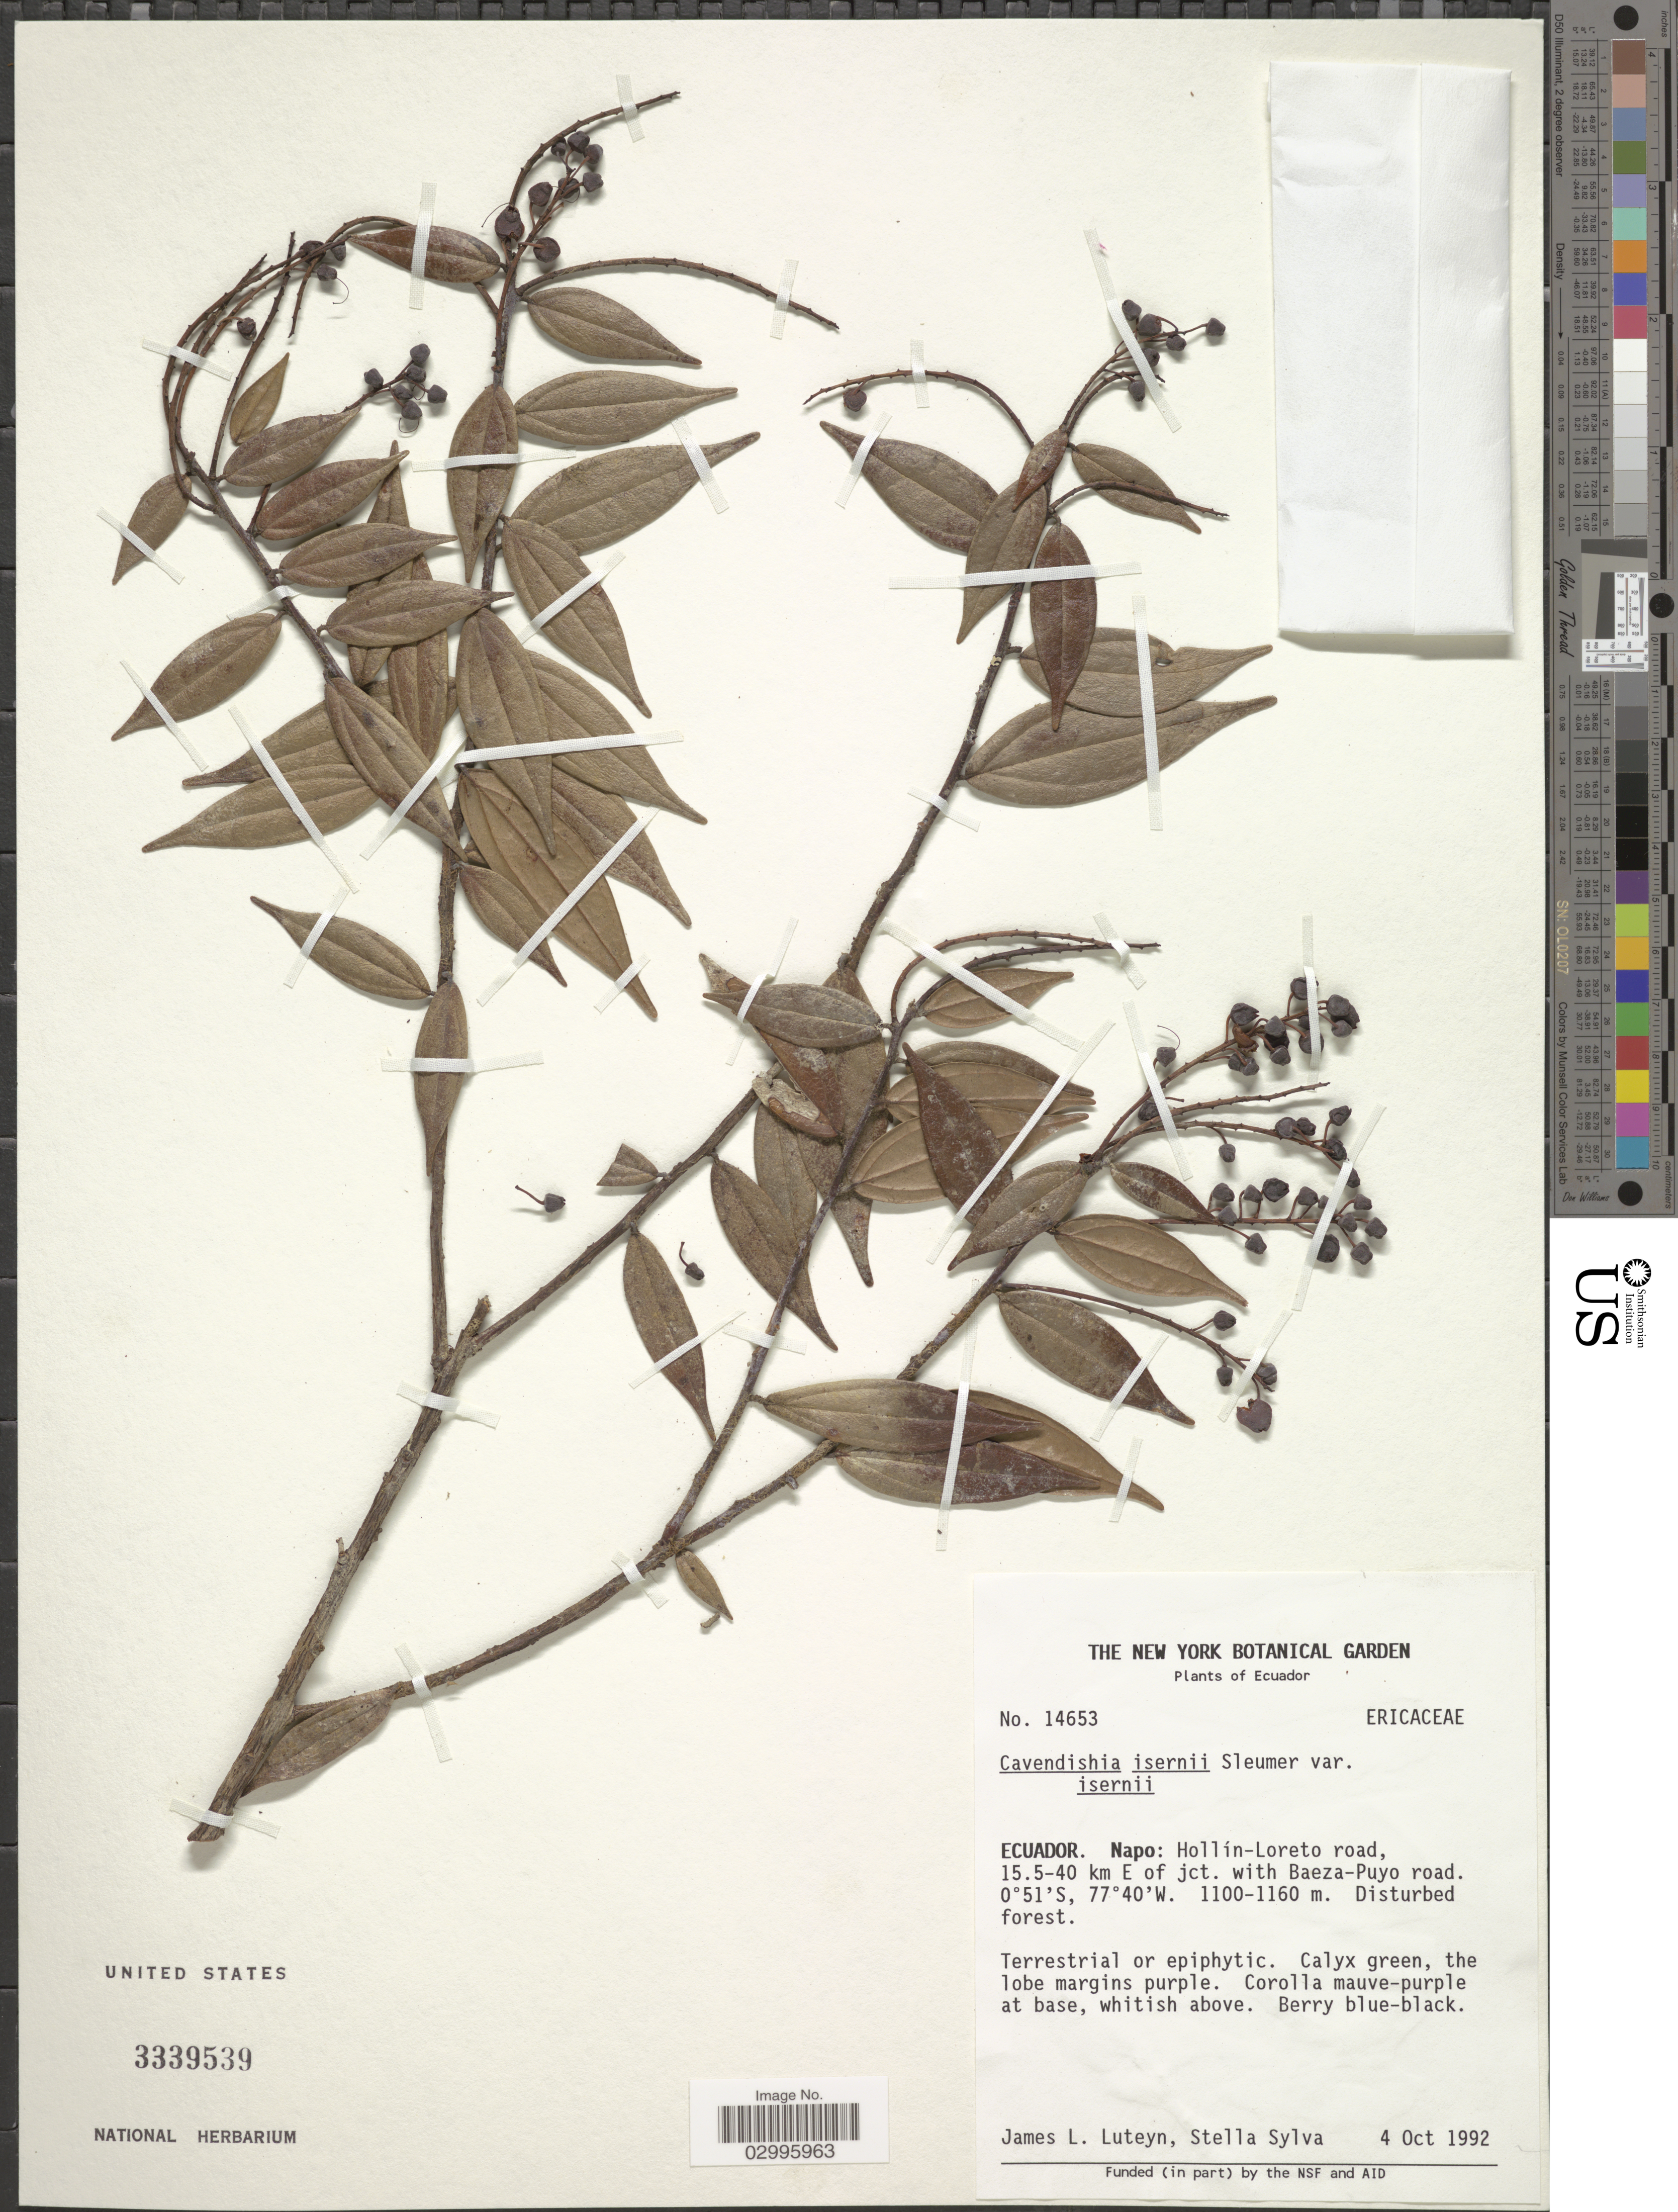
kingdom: Plantae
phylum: Tracheophyta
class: Magnoliopsida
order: Ericales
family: Ericaceae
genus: Cavendishia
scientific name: Cavendishia isernii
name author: Sleumer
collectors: J. Luteyn & S. Sylva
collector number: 14653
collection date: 1992-10-04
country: Ecuador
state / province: Napo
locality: Hollín-Loreto road, 15.5-40 jn E of jct. with Baeza-Puyo road.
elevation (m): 1100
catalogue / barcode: US 3339539